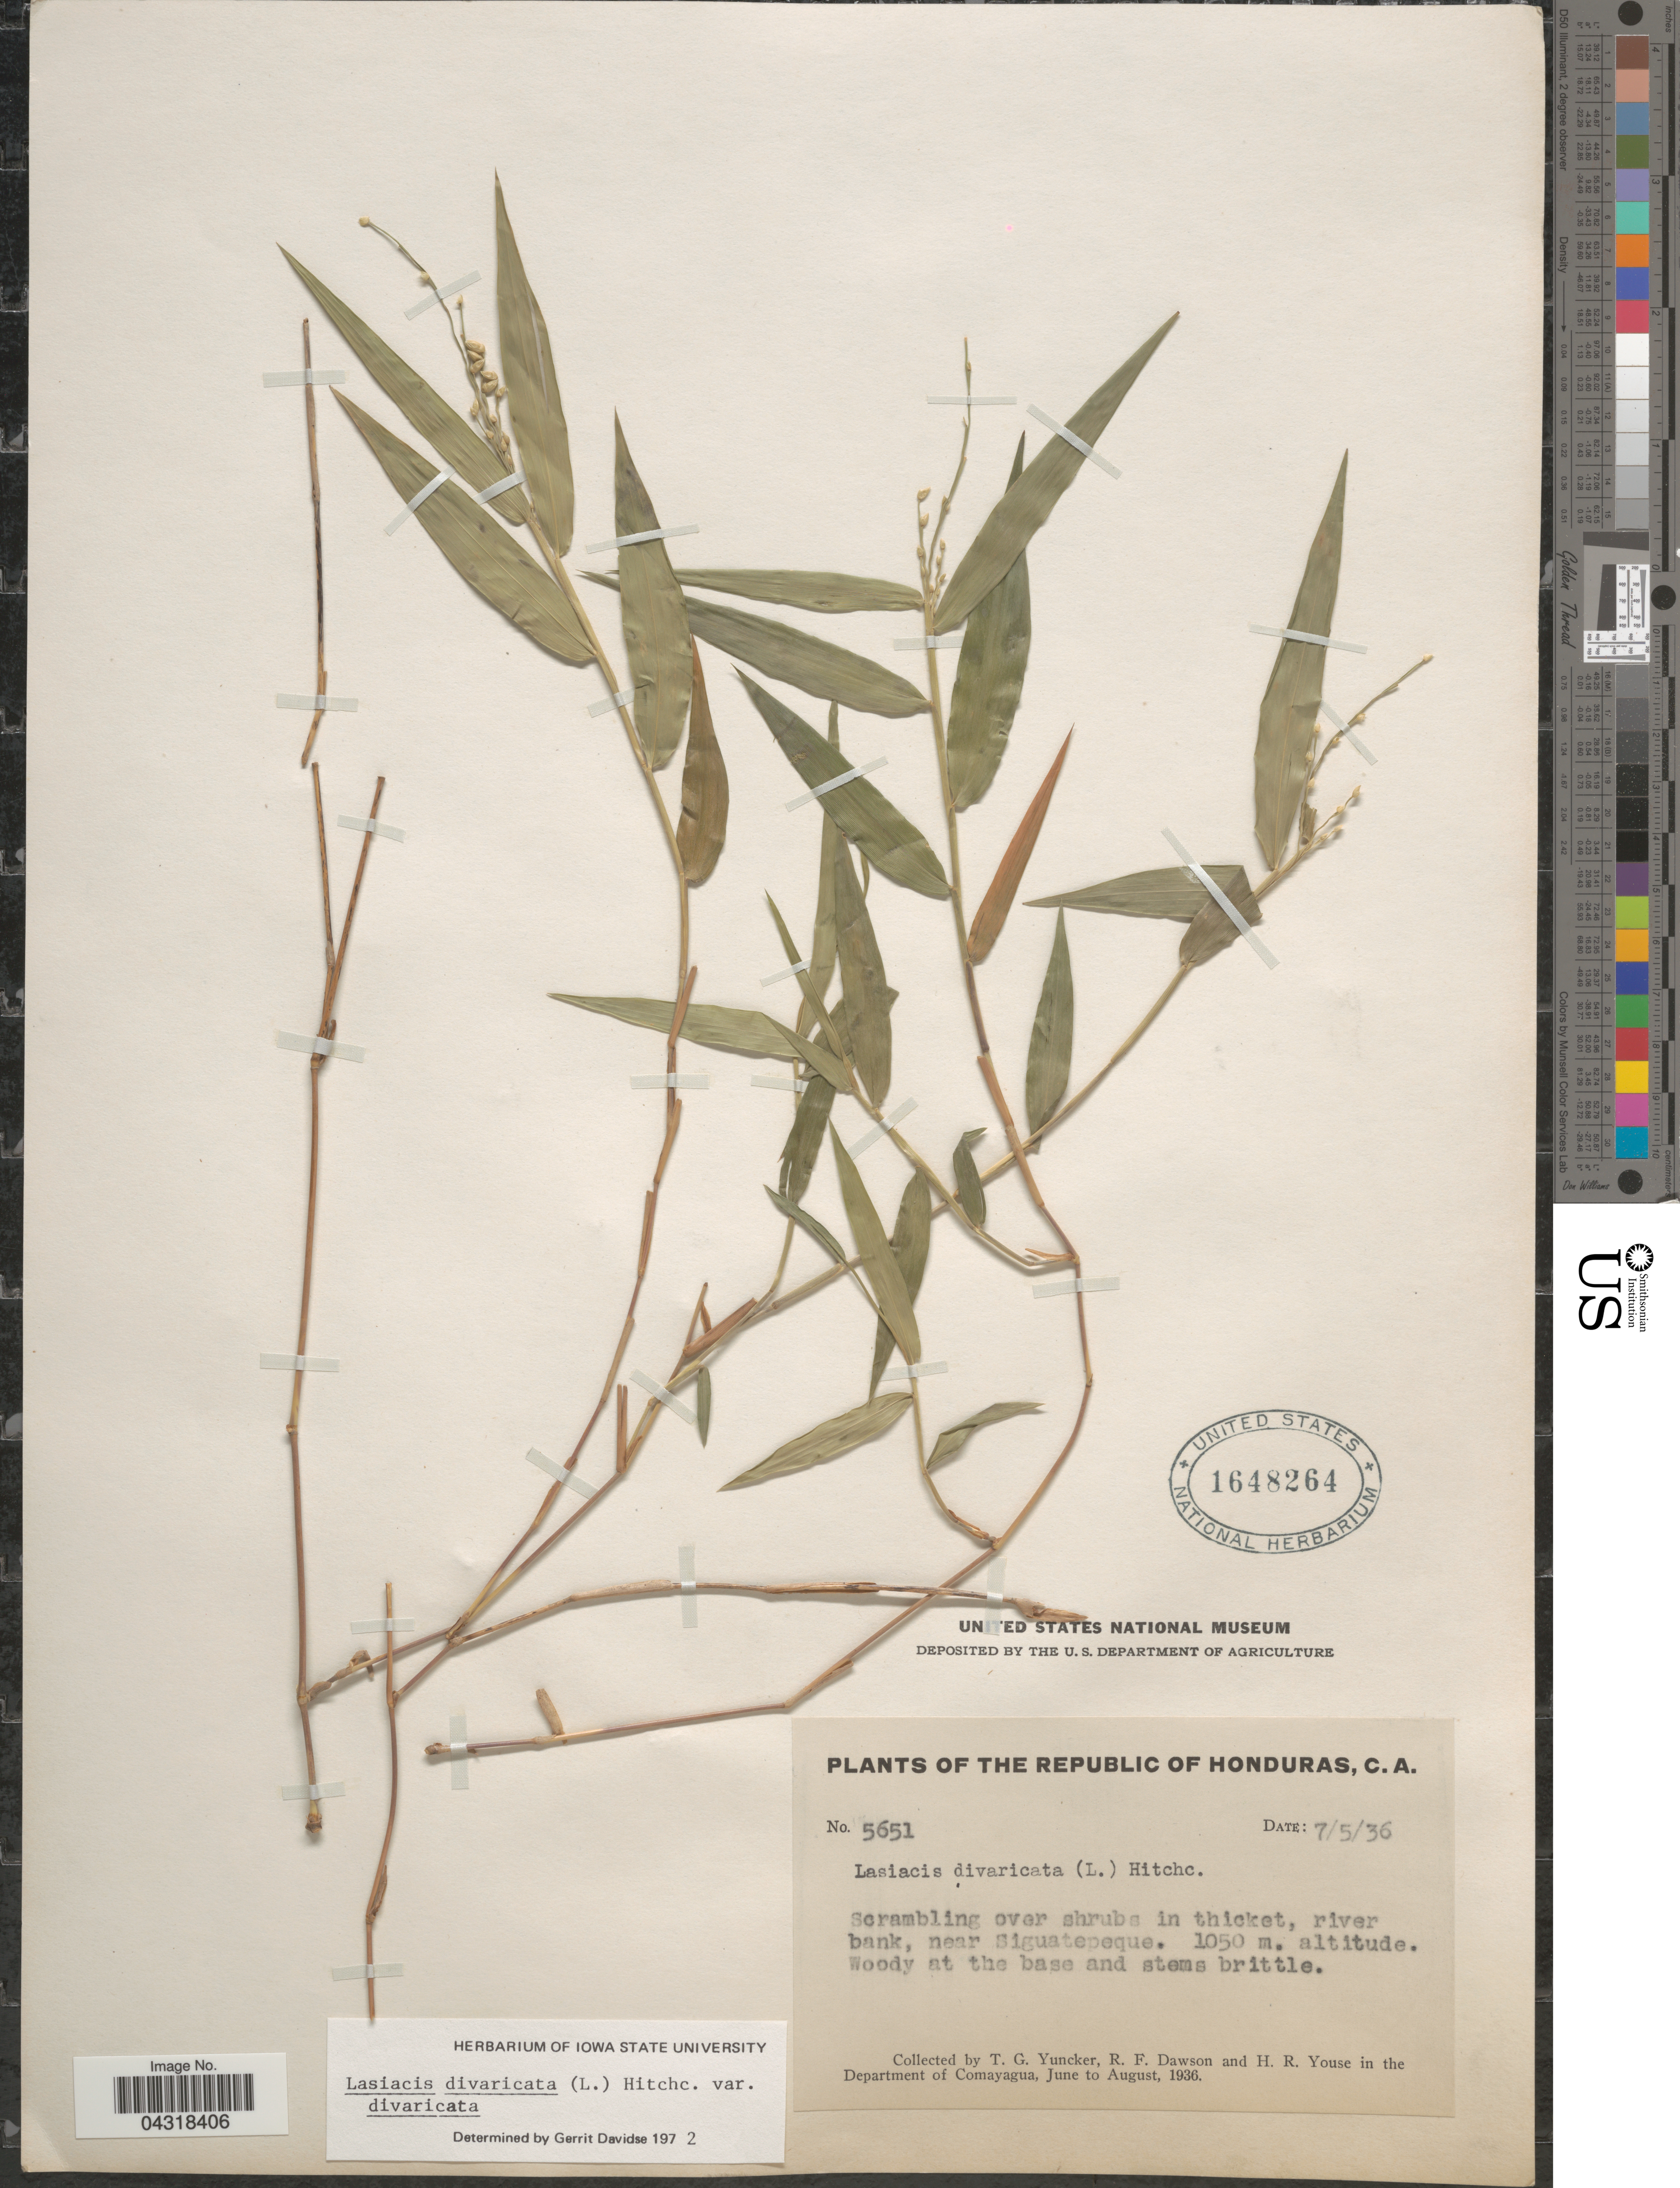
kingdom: Plantae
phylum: Tracheophyta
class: Liliopsida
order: Poales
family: Poaceae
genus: Lasiacis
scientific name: Lasiacis divaricata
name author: (L.) Hitchc.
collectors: T. G. Yuncker, R. F. Dawson & H. Youse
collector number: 5651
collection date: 1936-07-05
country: Honduras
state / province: Comayagua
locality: The Republic of Honduras, C.A. In thicket, river bank, near Siguatepeque. In the Department of Comayagua.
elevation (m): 1050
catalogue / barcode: US 1648264